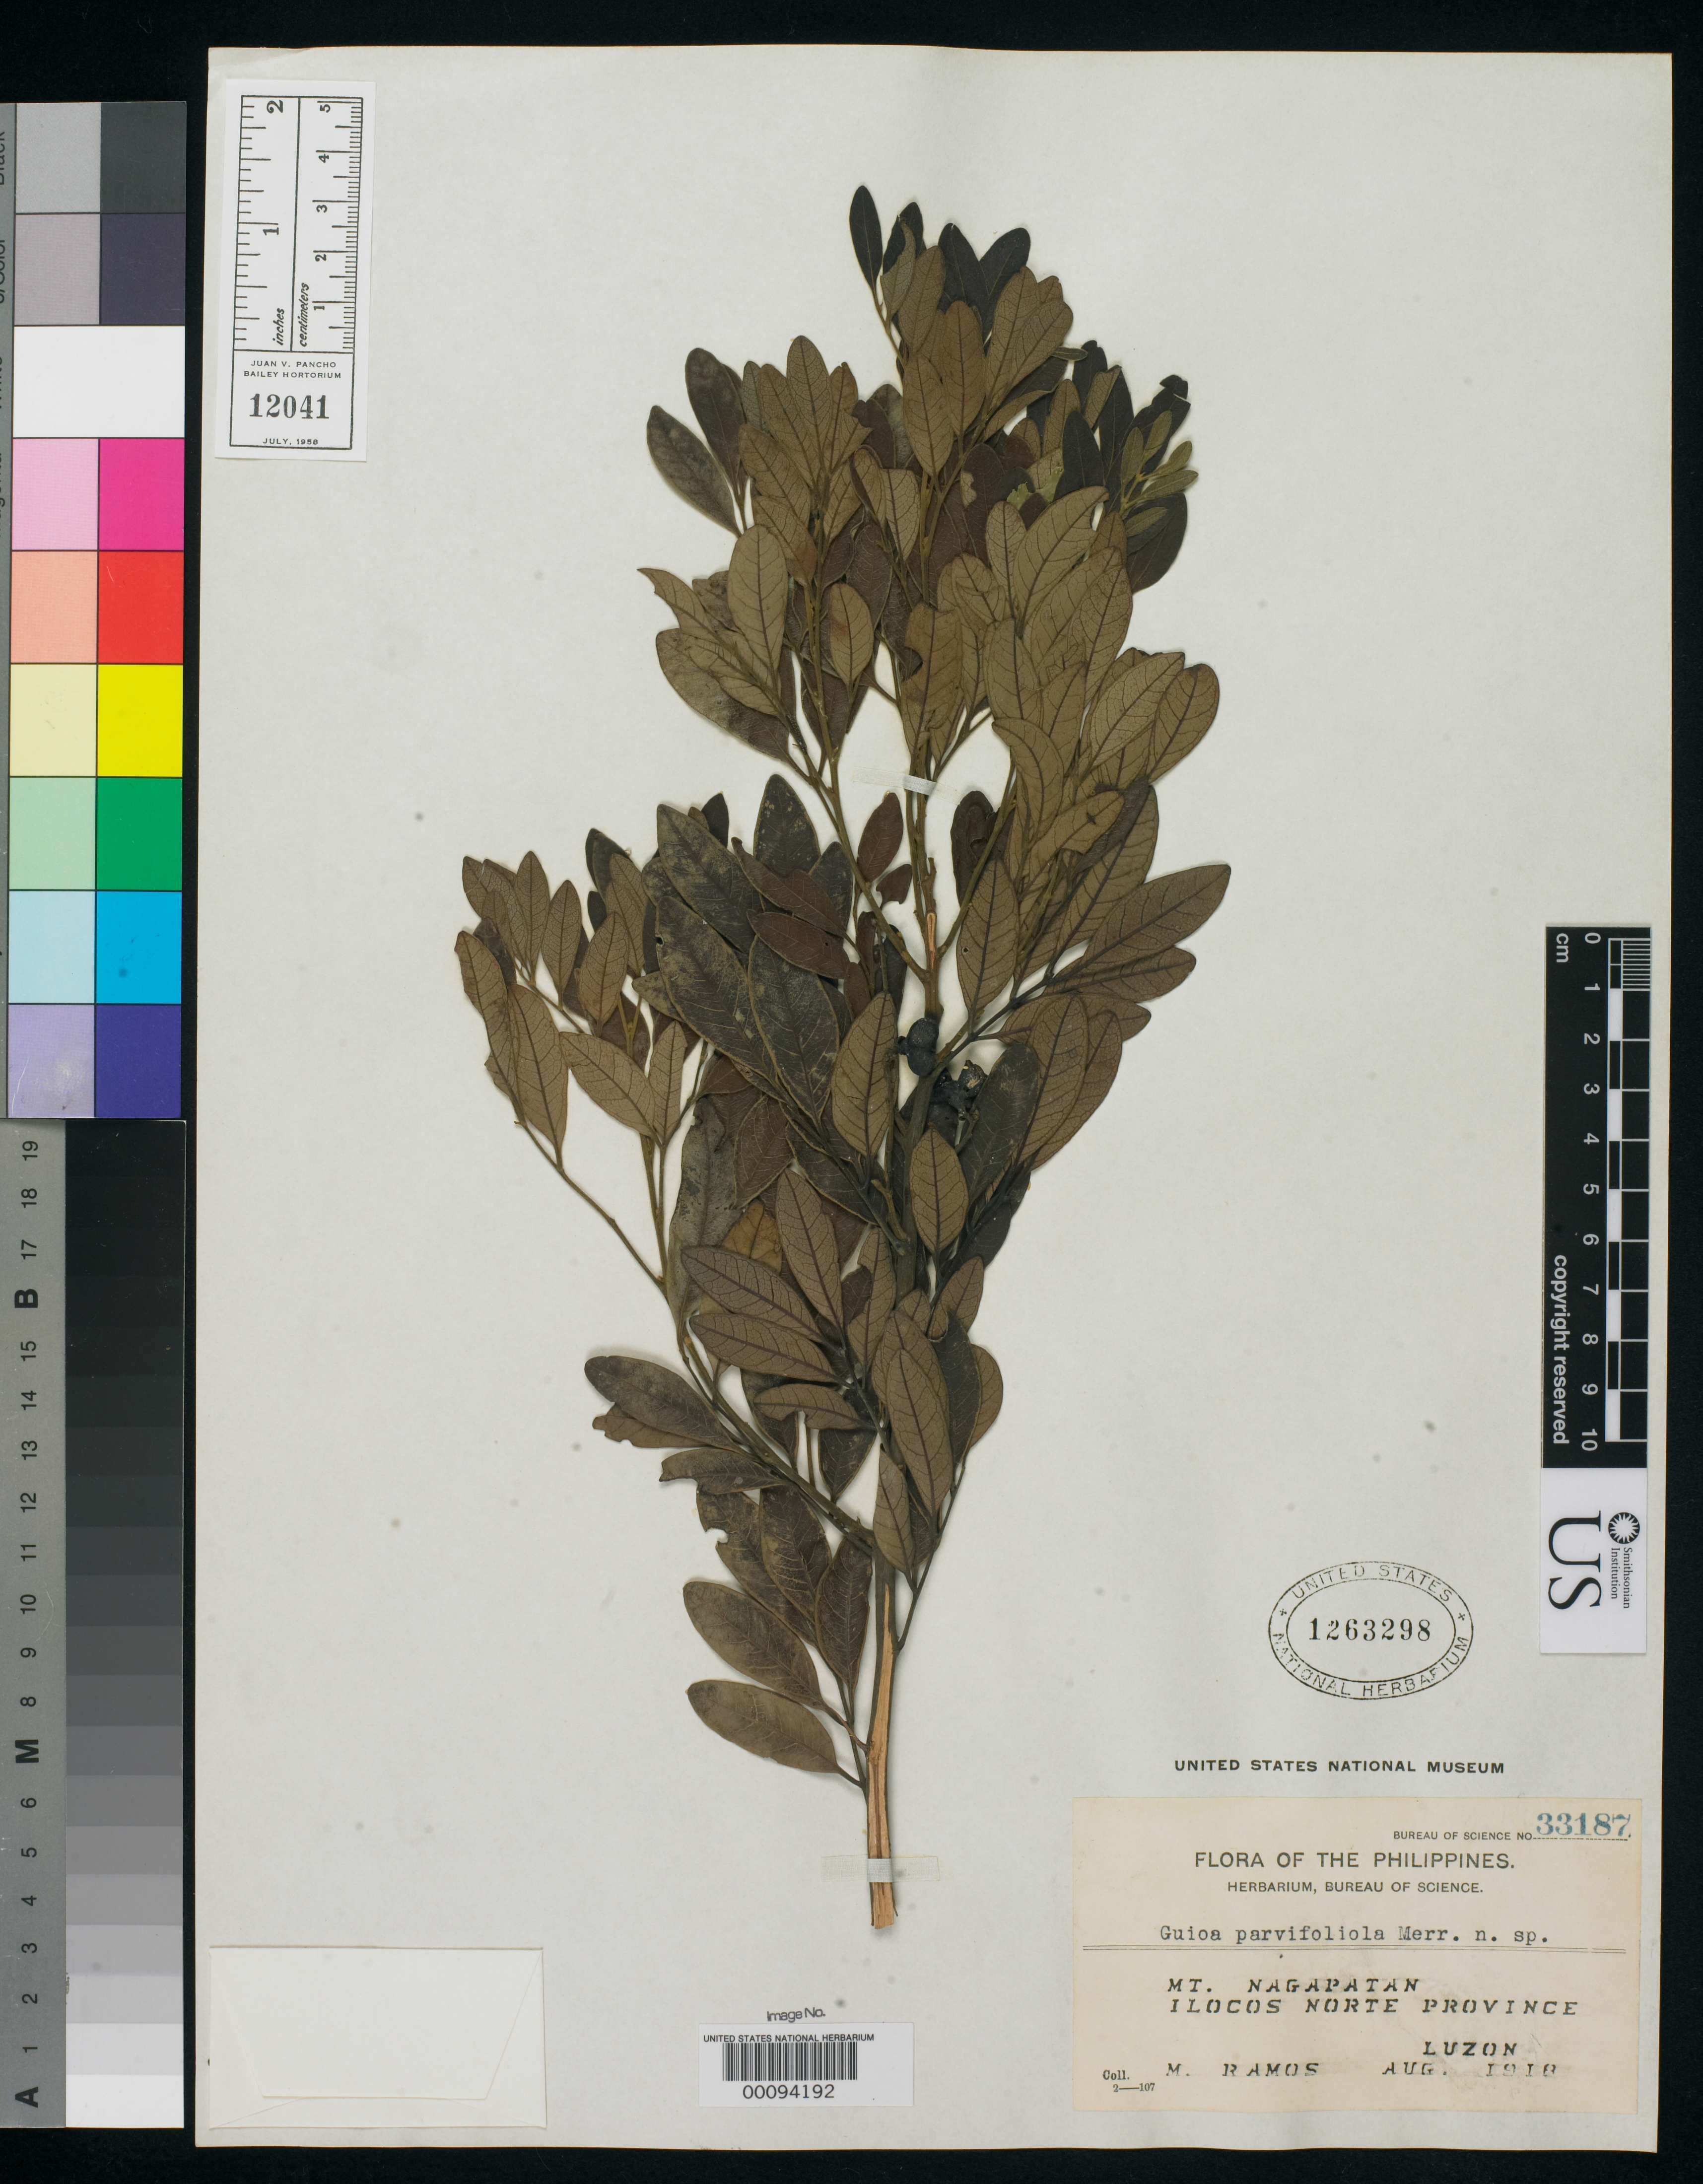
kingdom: Plantae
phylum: Tracheophyta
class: Magnoliopsida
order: Sapindales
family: Sapindaceae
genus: Guioa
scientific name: Guioa parvifoliola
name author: Merr.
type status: Isotype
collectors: M. Ramos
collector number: Bur. Sci. 33187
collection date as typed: Aug 1918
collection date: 1918-08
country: Philippines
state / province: Ilocos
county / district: Ilocos Norte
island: Luzon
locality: Mt. Nagapatan, Ilocos Norte Province.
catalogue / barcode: US 1263298